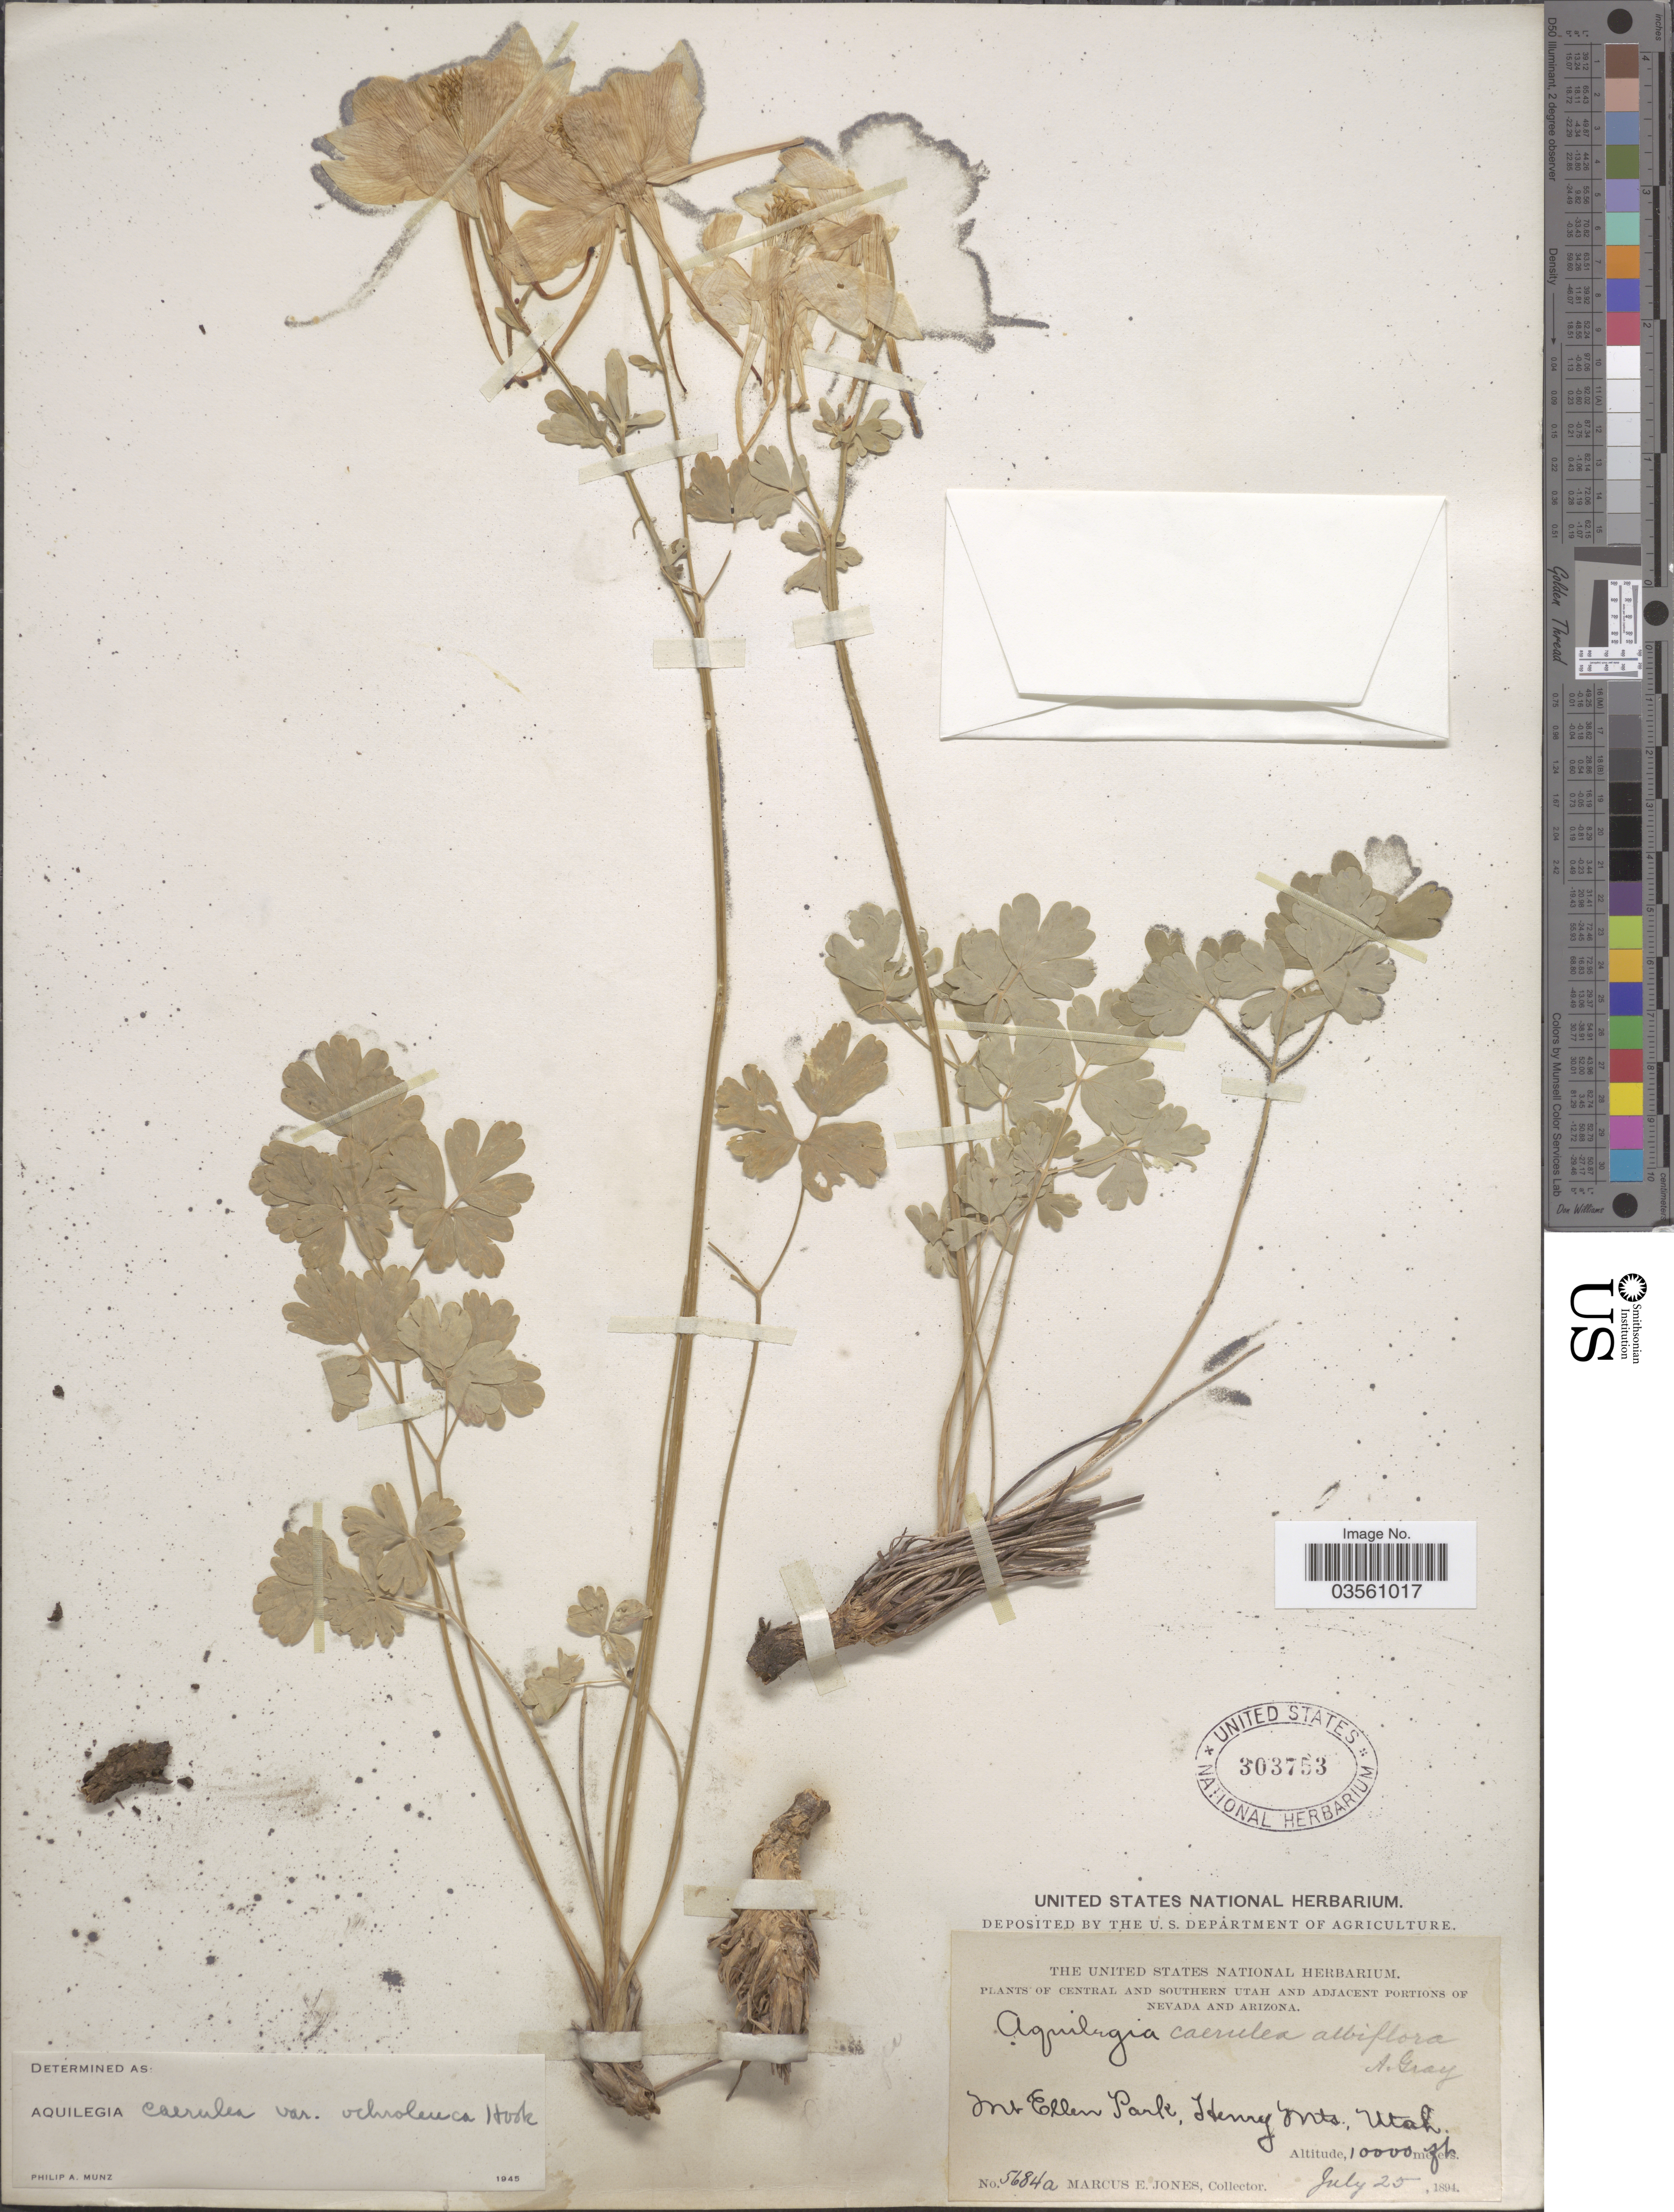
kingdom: Plantae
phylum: Tracheophyta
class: Magnoliopsida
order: Ranunculales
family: Ranunculaceae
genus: Aquilegia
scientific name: Aquilegia coerulea var. ochroleuca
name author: Hook.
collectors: M. E. Jones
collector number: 5684a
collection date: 1894-07-25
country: United States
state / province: Utah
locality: Central and Southern Utah. Mt Ellen Park, Henry Mts.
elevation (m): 3048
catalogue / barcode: US 303753